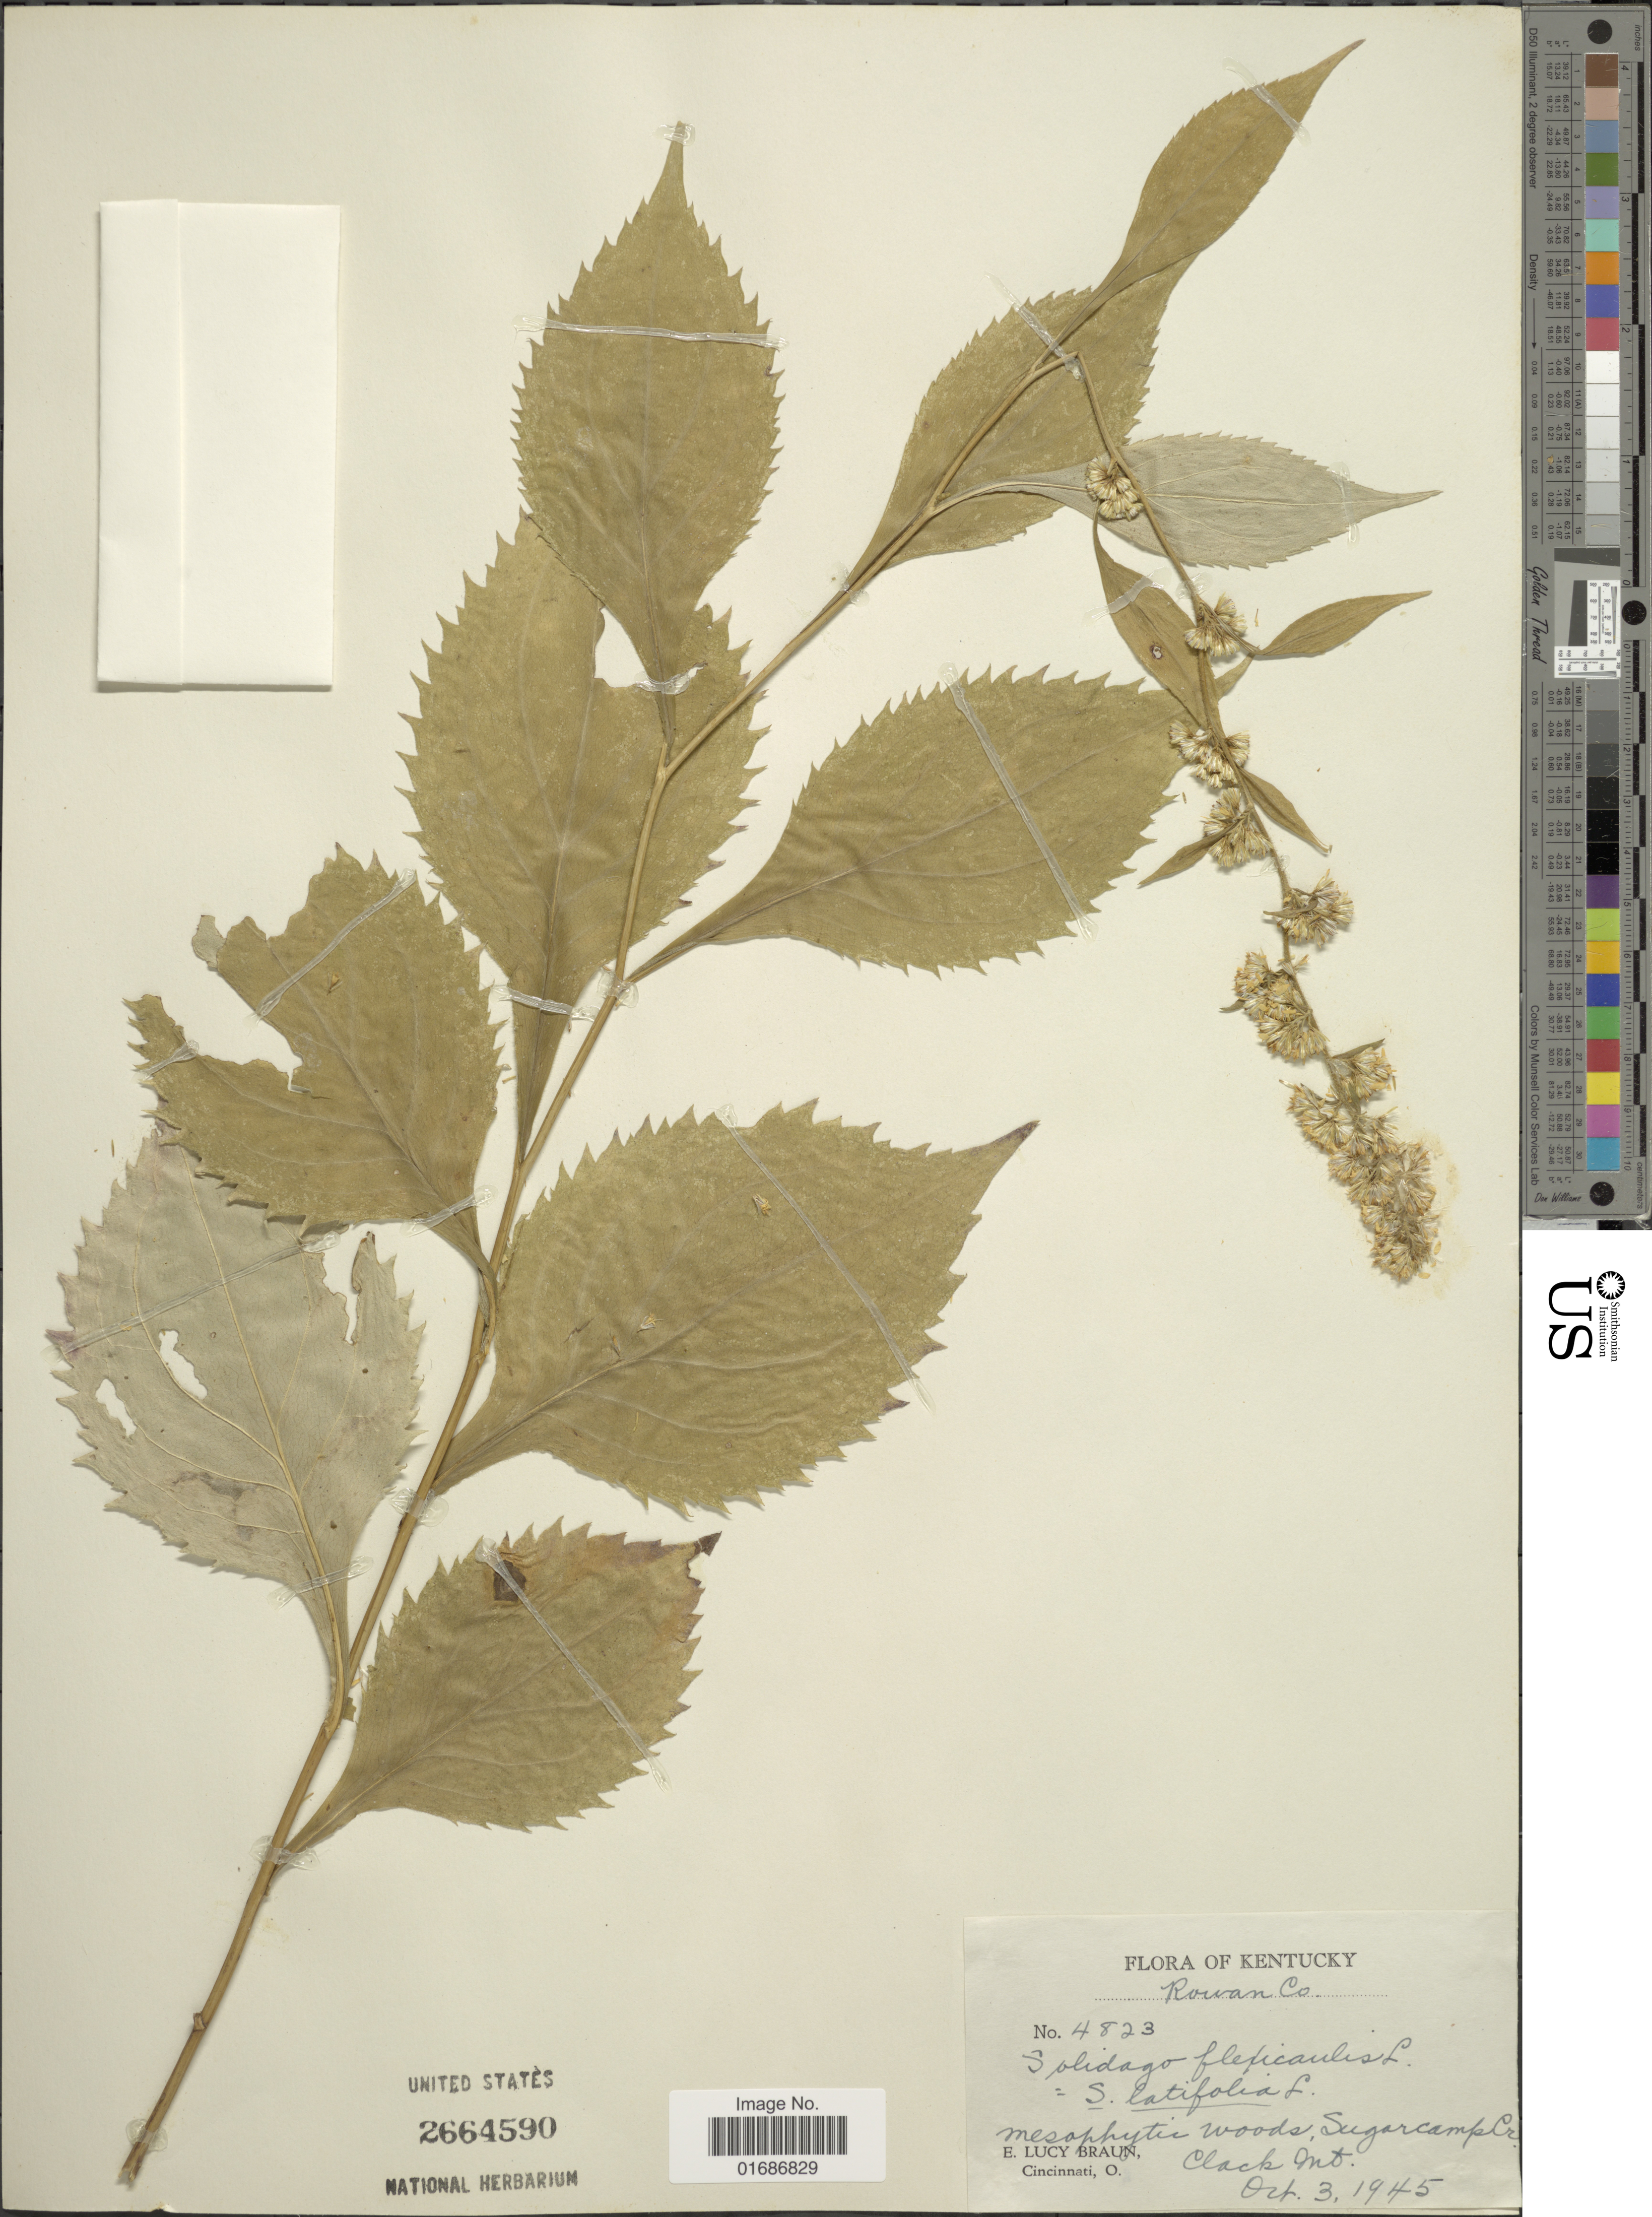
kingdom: Plantae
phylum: Tracheophyta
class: Magnoliopsida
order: Asterales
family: Asteraceae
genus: Solidago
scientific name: Solidago flexicaulis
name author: L.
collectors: E. L. Braun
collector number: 4823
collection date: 1945-10-03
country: United States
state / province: Kentucky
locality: Rowan Co., Sugarcamp, Clack Mt.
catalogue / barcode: US 2664590